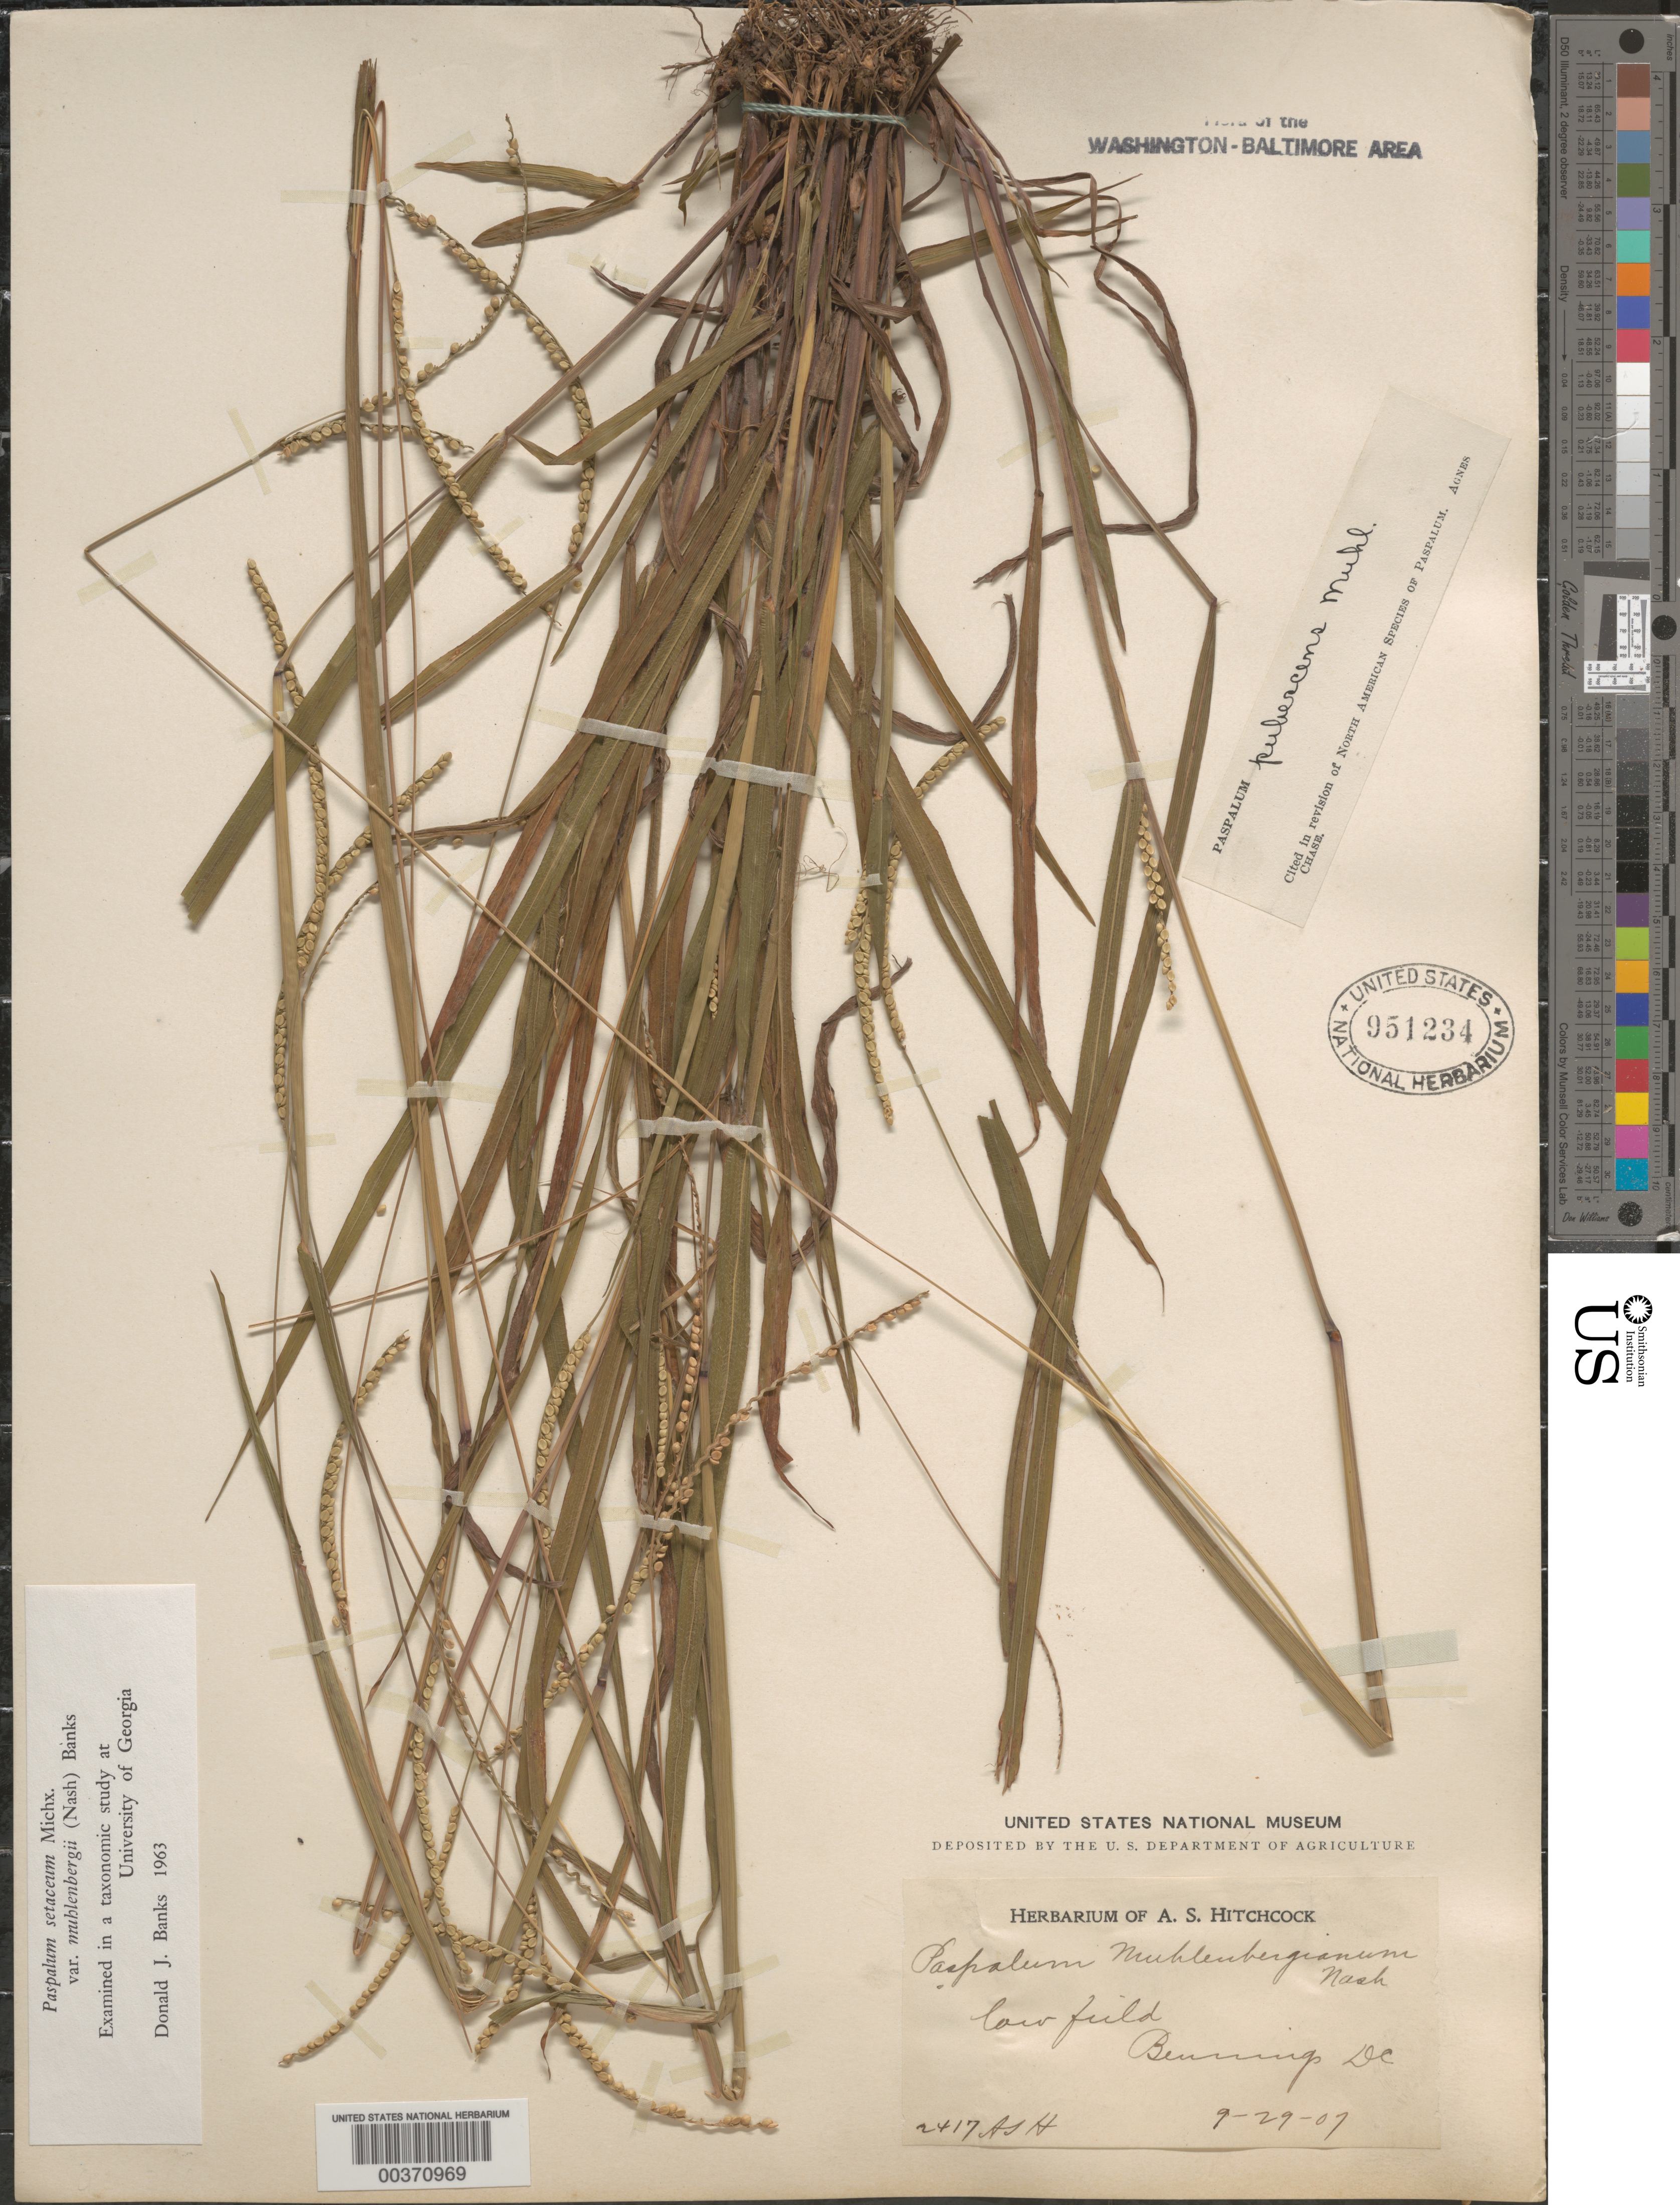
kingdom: Plantae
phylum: Tracheophyta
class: Liliopsida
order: Poales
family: Poaceae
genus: Paspalum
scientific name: Paspalum setaceum var. muhlenbergii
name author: (Nash) D.J. Banks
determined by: Banks, D. J.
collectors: A. S. Hitchcock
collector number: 2417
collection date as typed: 29 Sep 1907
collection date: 1907-09-29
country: United States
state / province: District of Columbia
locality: Bennings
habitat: Low field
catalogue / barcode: US 951234